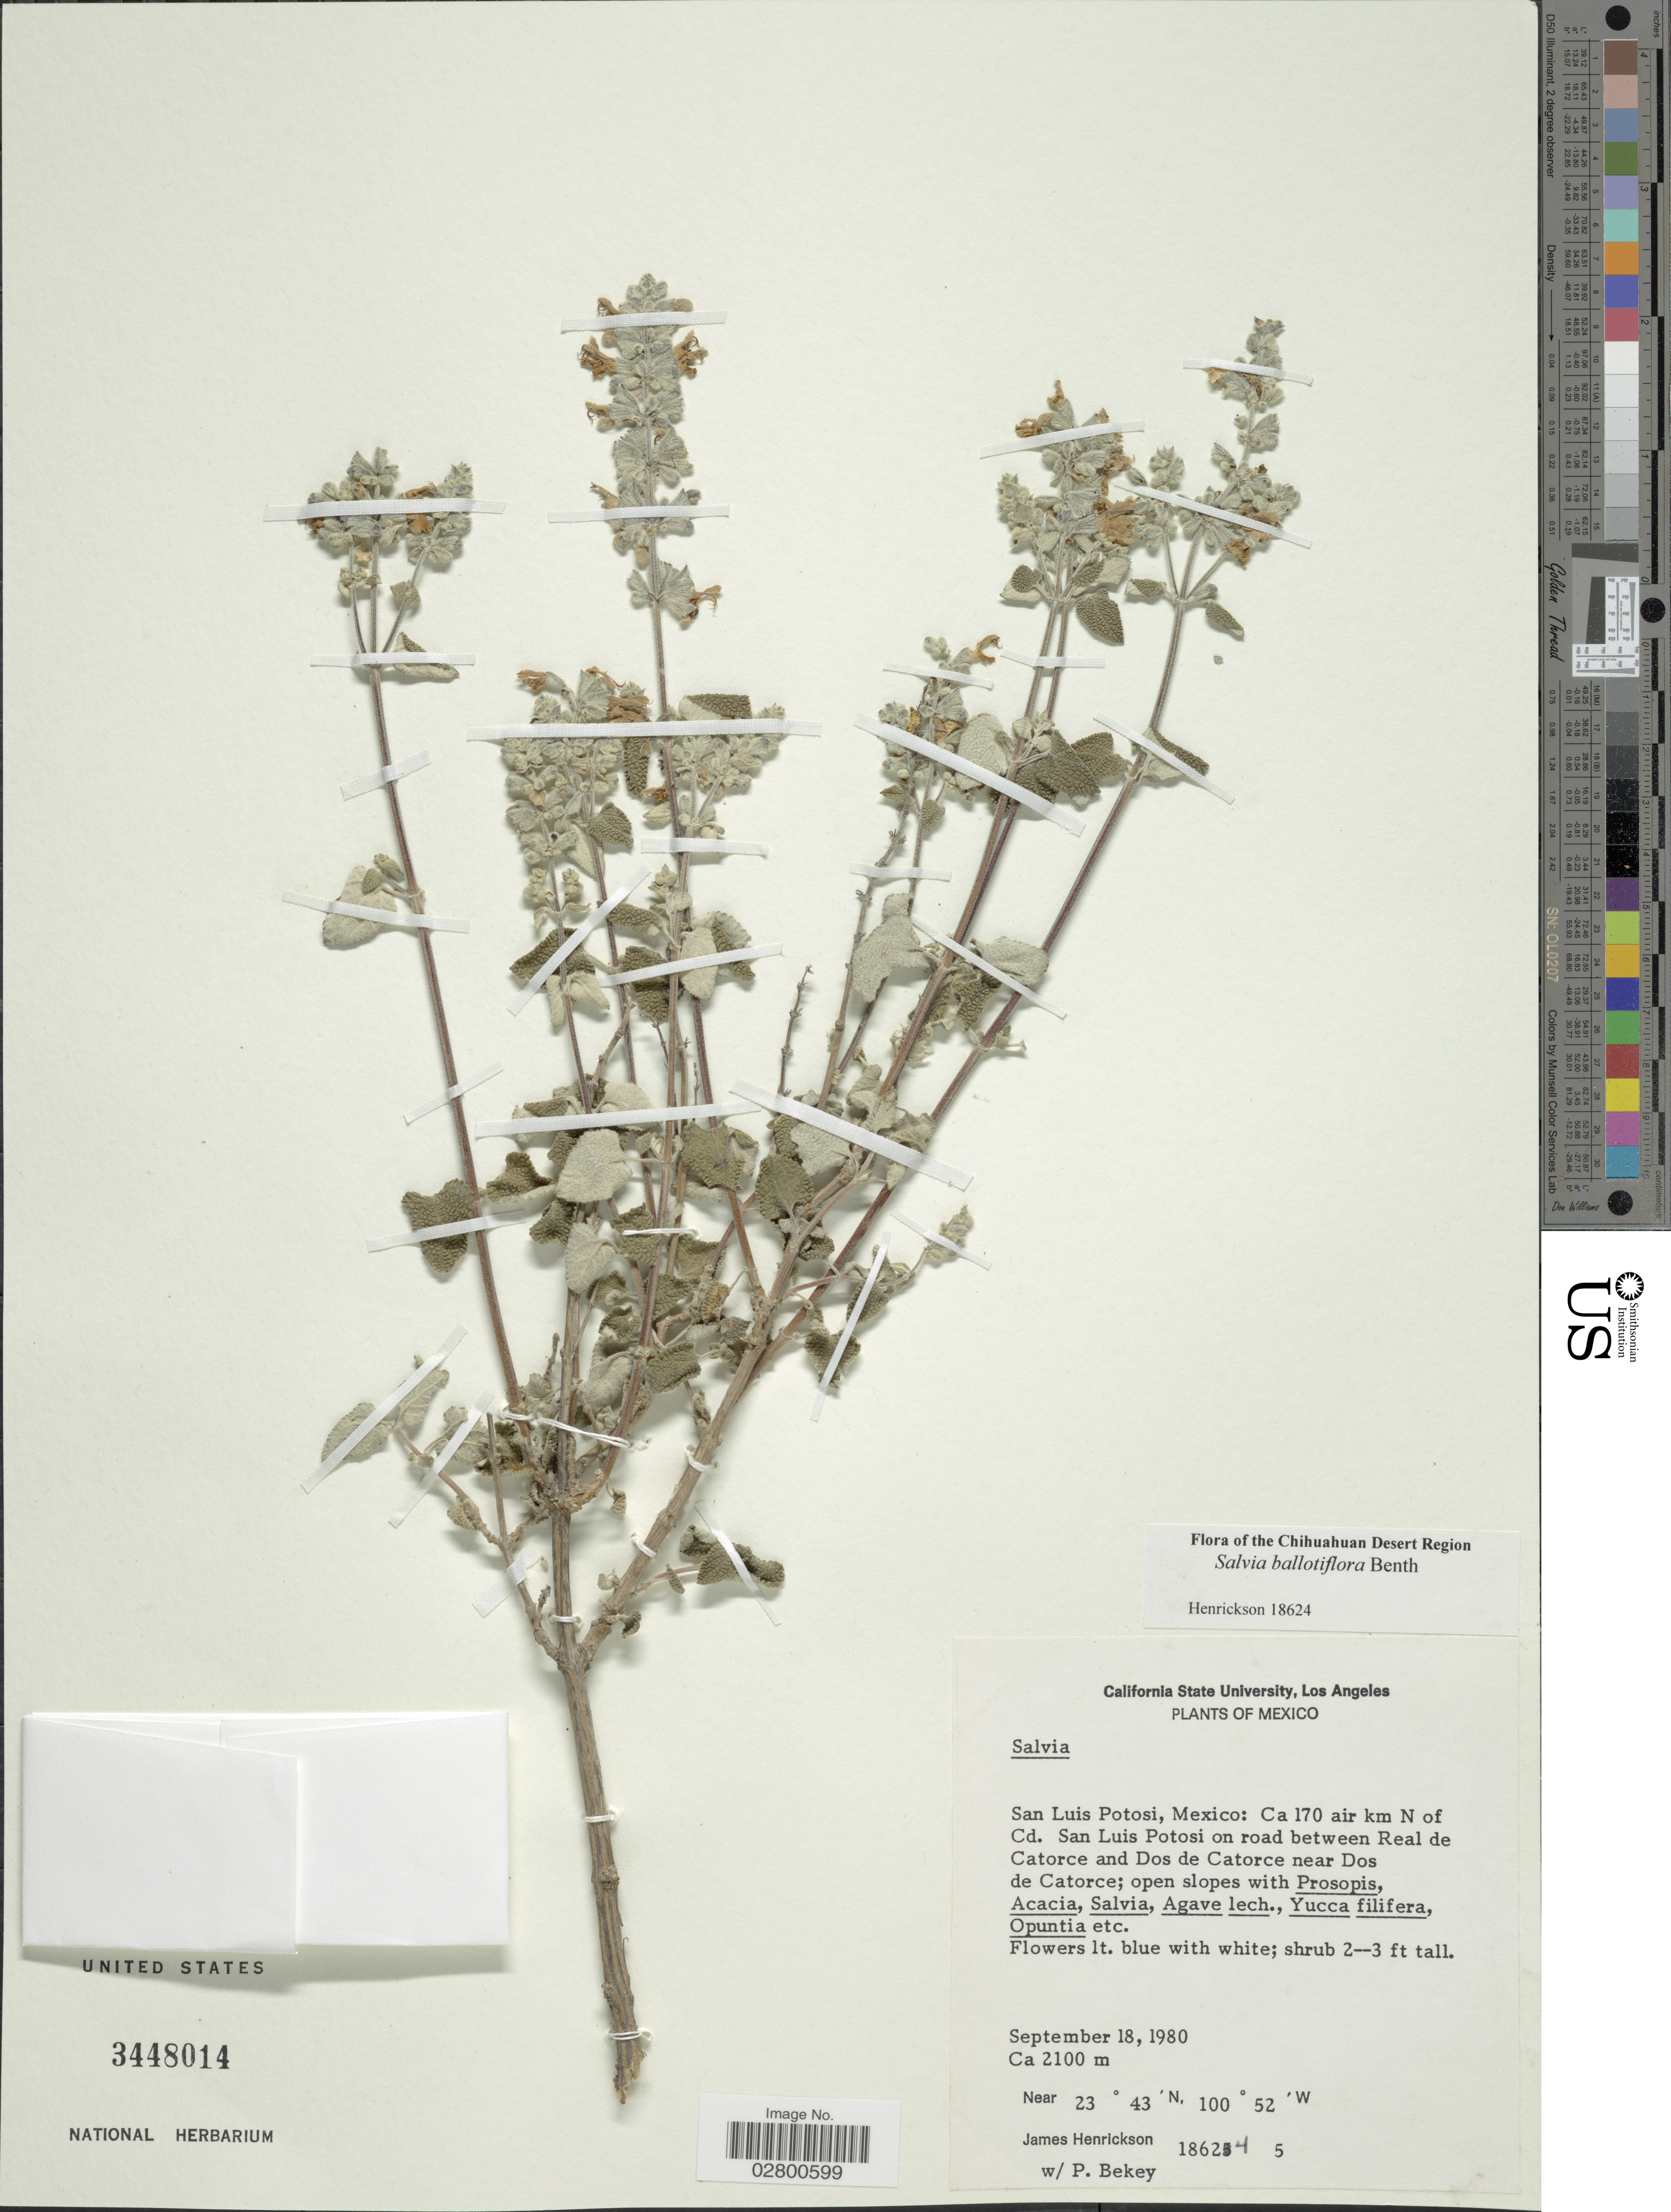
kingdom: Plantae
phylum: Tracheophyta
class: Magnoliopsida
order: Lamiales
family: Lamiaceae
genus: Salvia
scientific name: Salvia ballotiflora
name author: Benth.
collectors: J. Henrickson & Bekey, P.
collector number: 18624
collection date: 1980-09-18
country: Mexico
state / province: San Luis Potosí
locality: Ca 170 air km N of Cd. San Luis Potosi on road between Real de Catorce and Dos de Catorce near Dos de Catorce.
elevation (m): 2100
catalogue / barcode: US 3448014